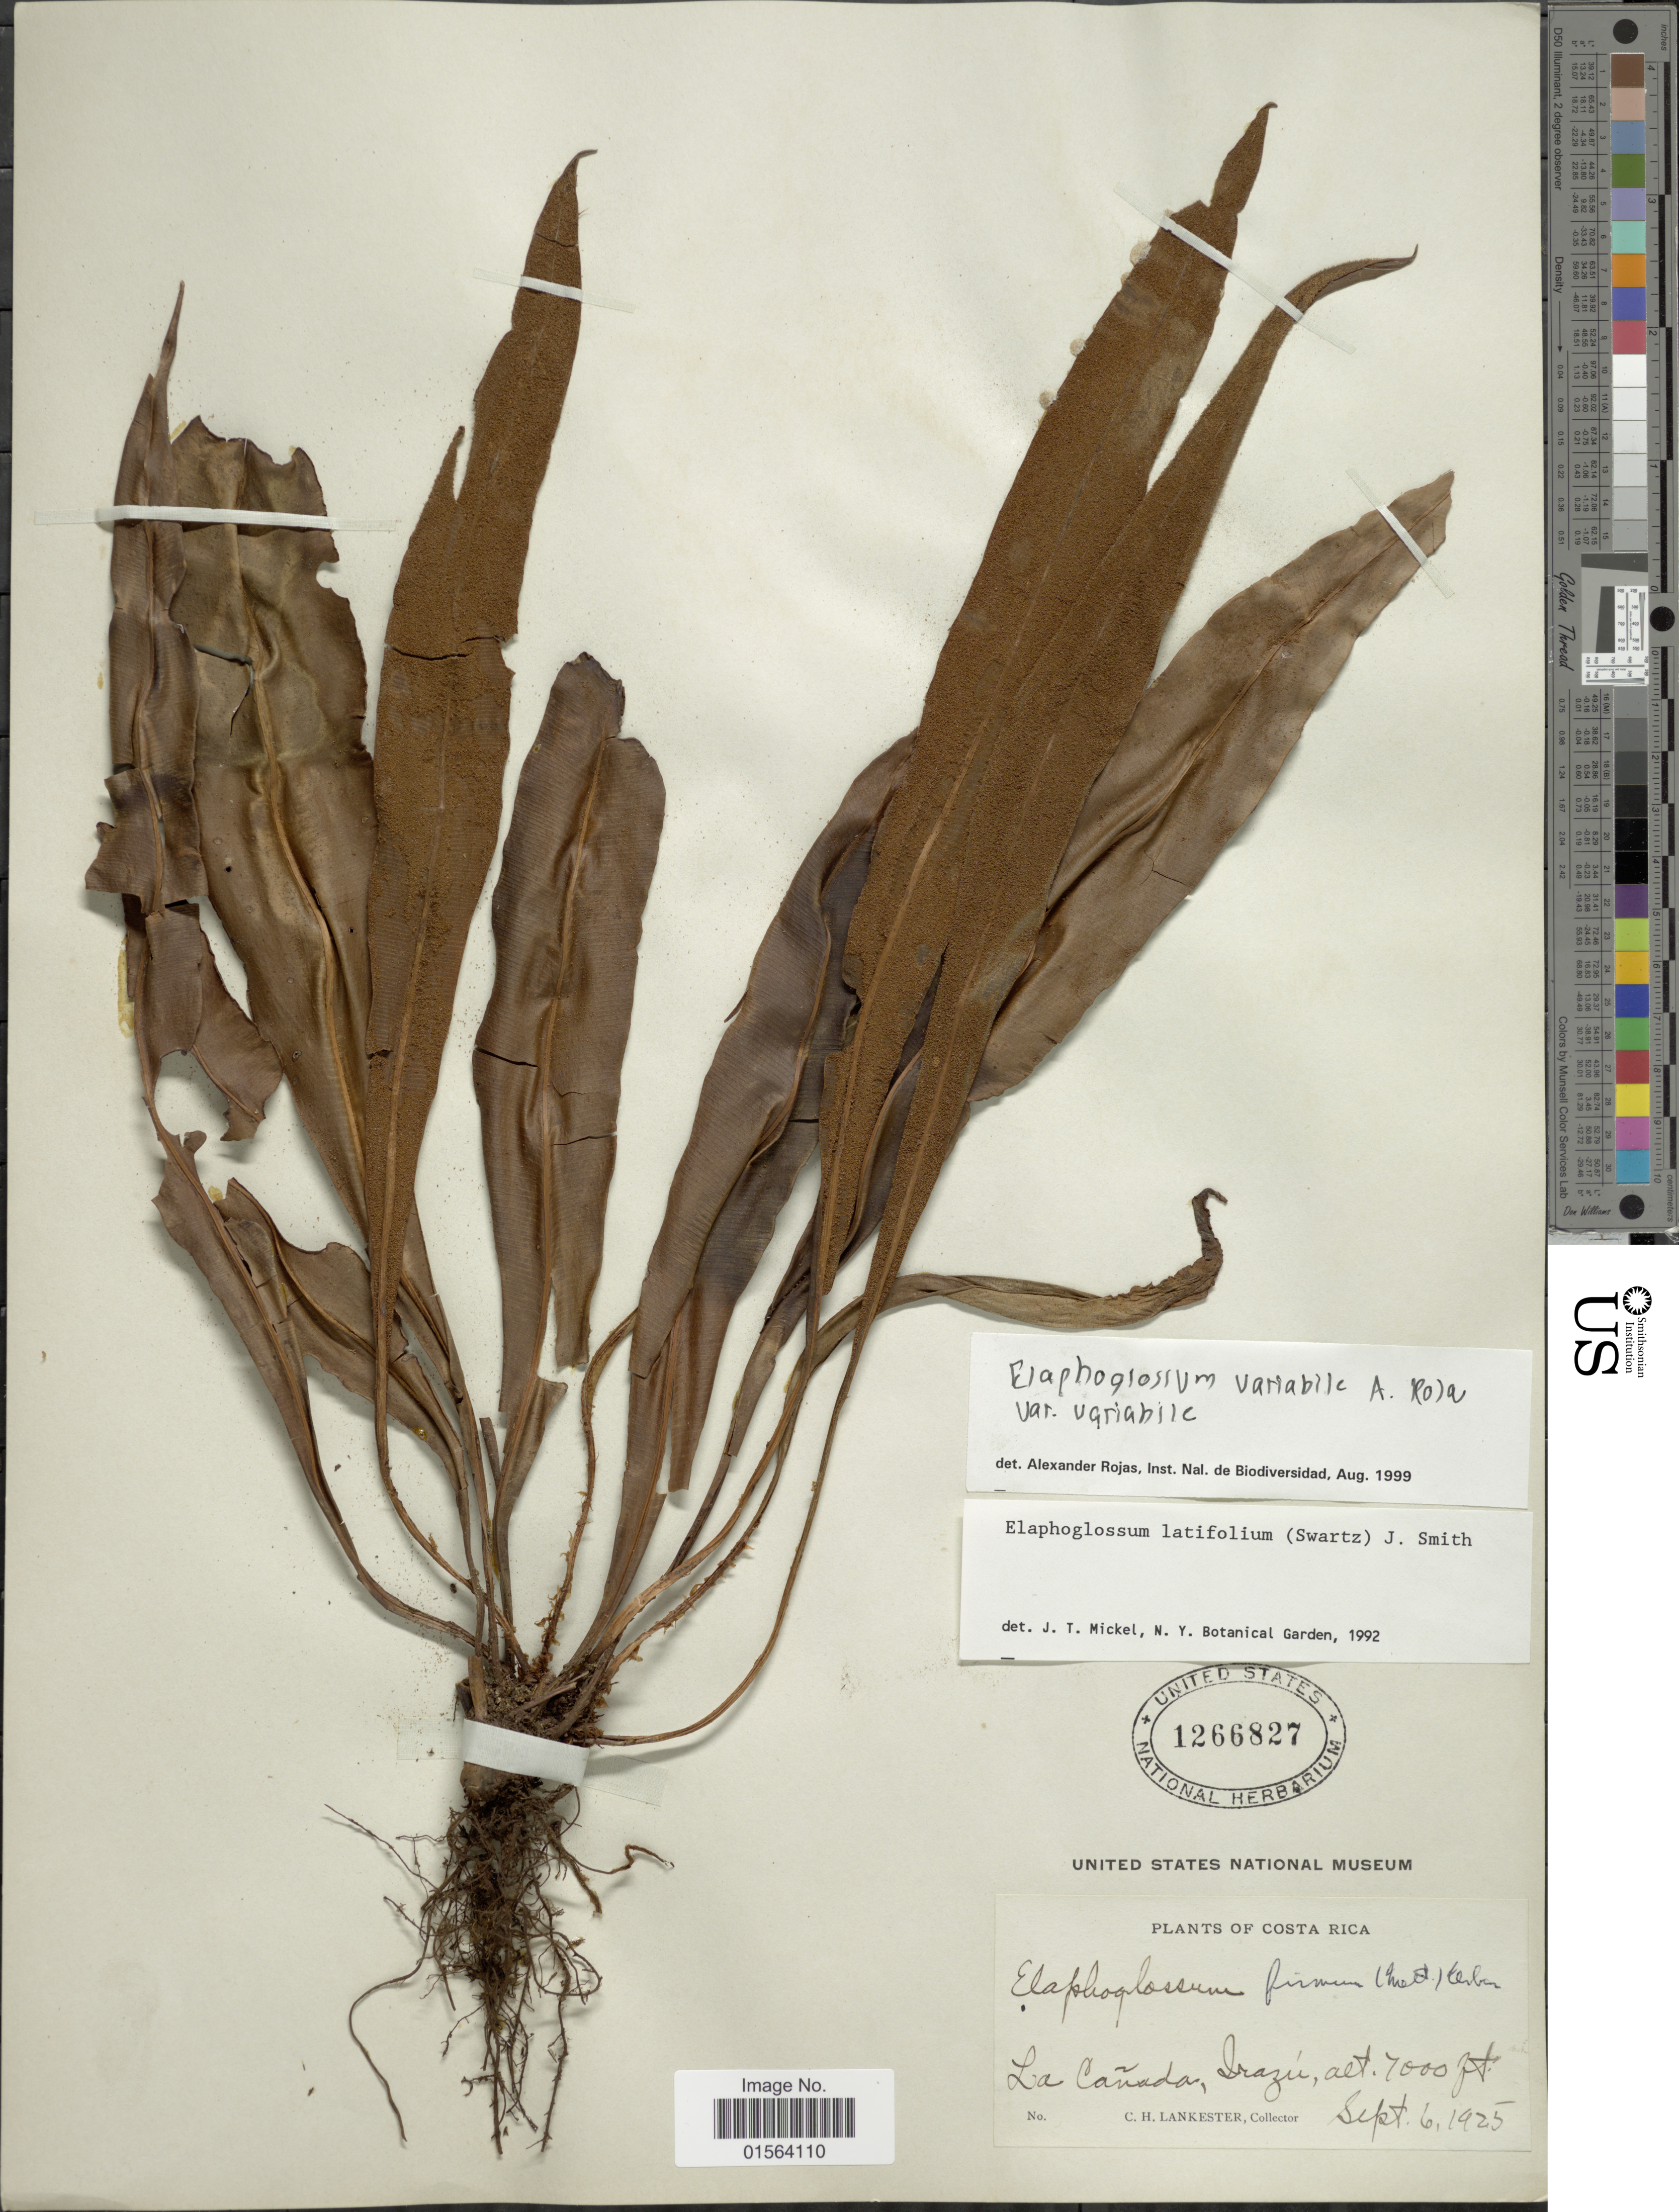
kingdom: Plantae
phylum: Tracheophyta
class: Polypodiopsida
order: Polypodiales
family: Dryopteridaceae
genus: Elaphoglossum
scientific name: Elaphoglossum latifolium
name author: (Sw.) J. Sm.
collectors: C. H. Lankester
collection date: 1925-09-06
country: Costa Rica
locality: La Canada, Irazu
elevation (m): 2134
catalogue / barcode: US 1266827